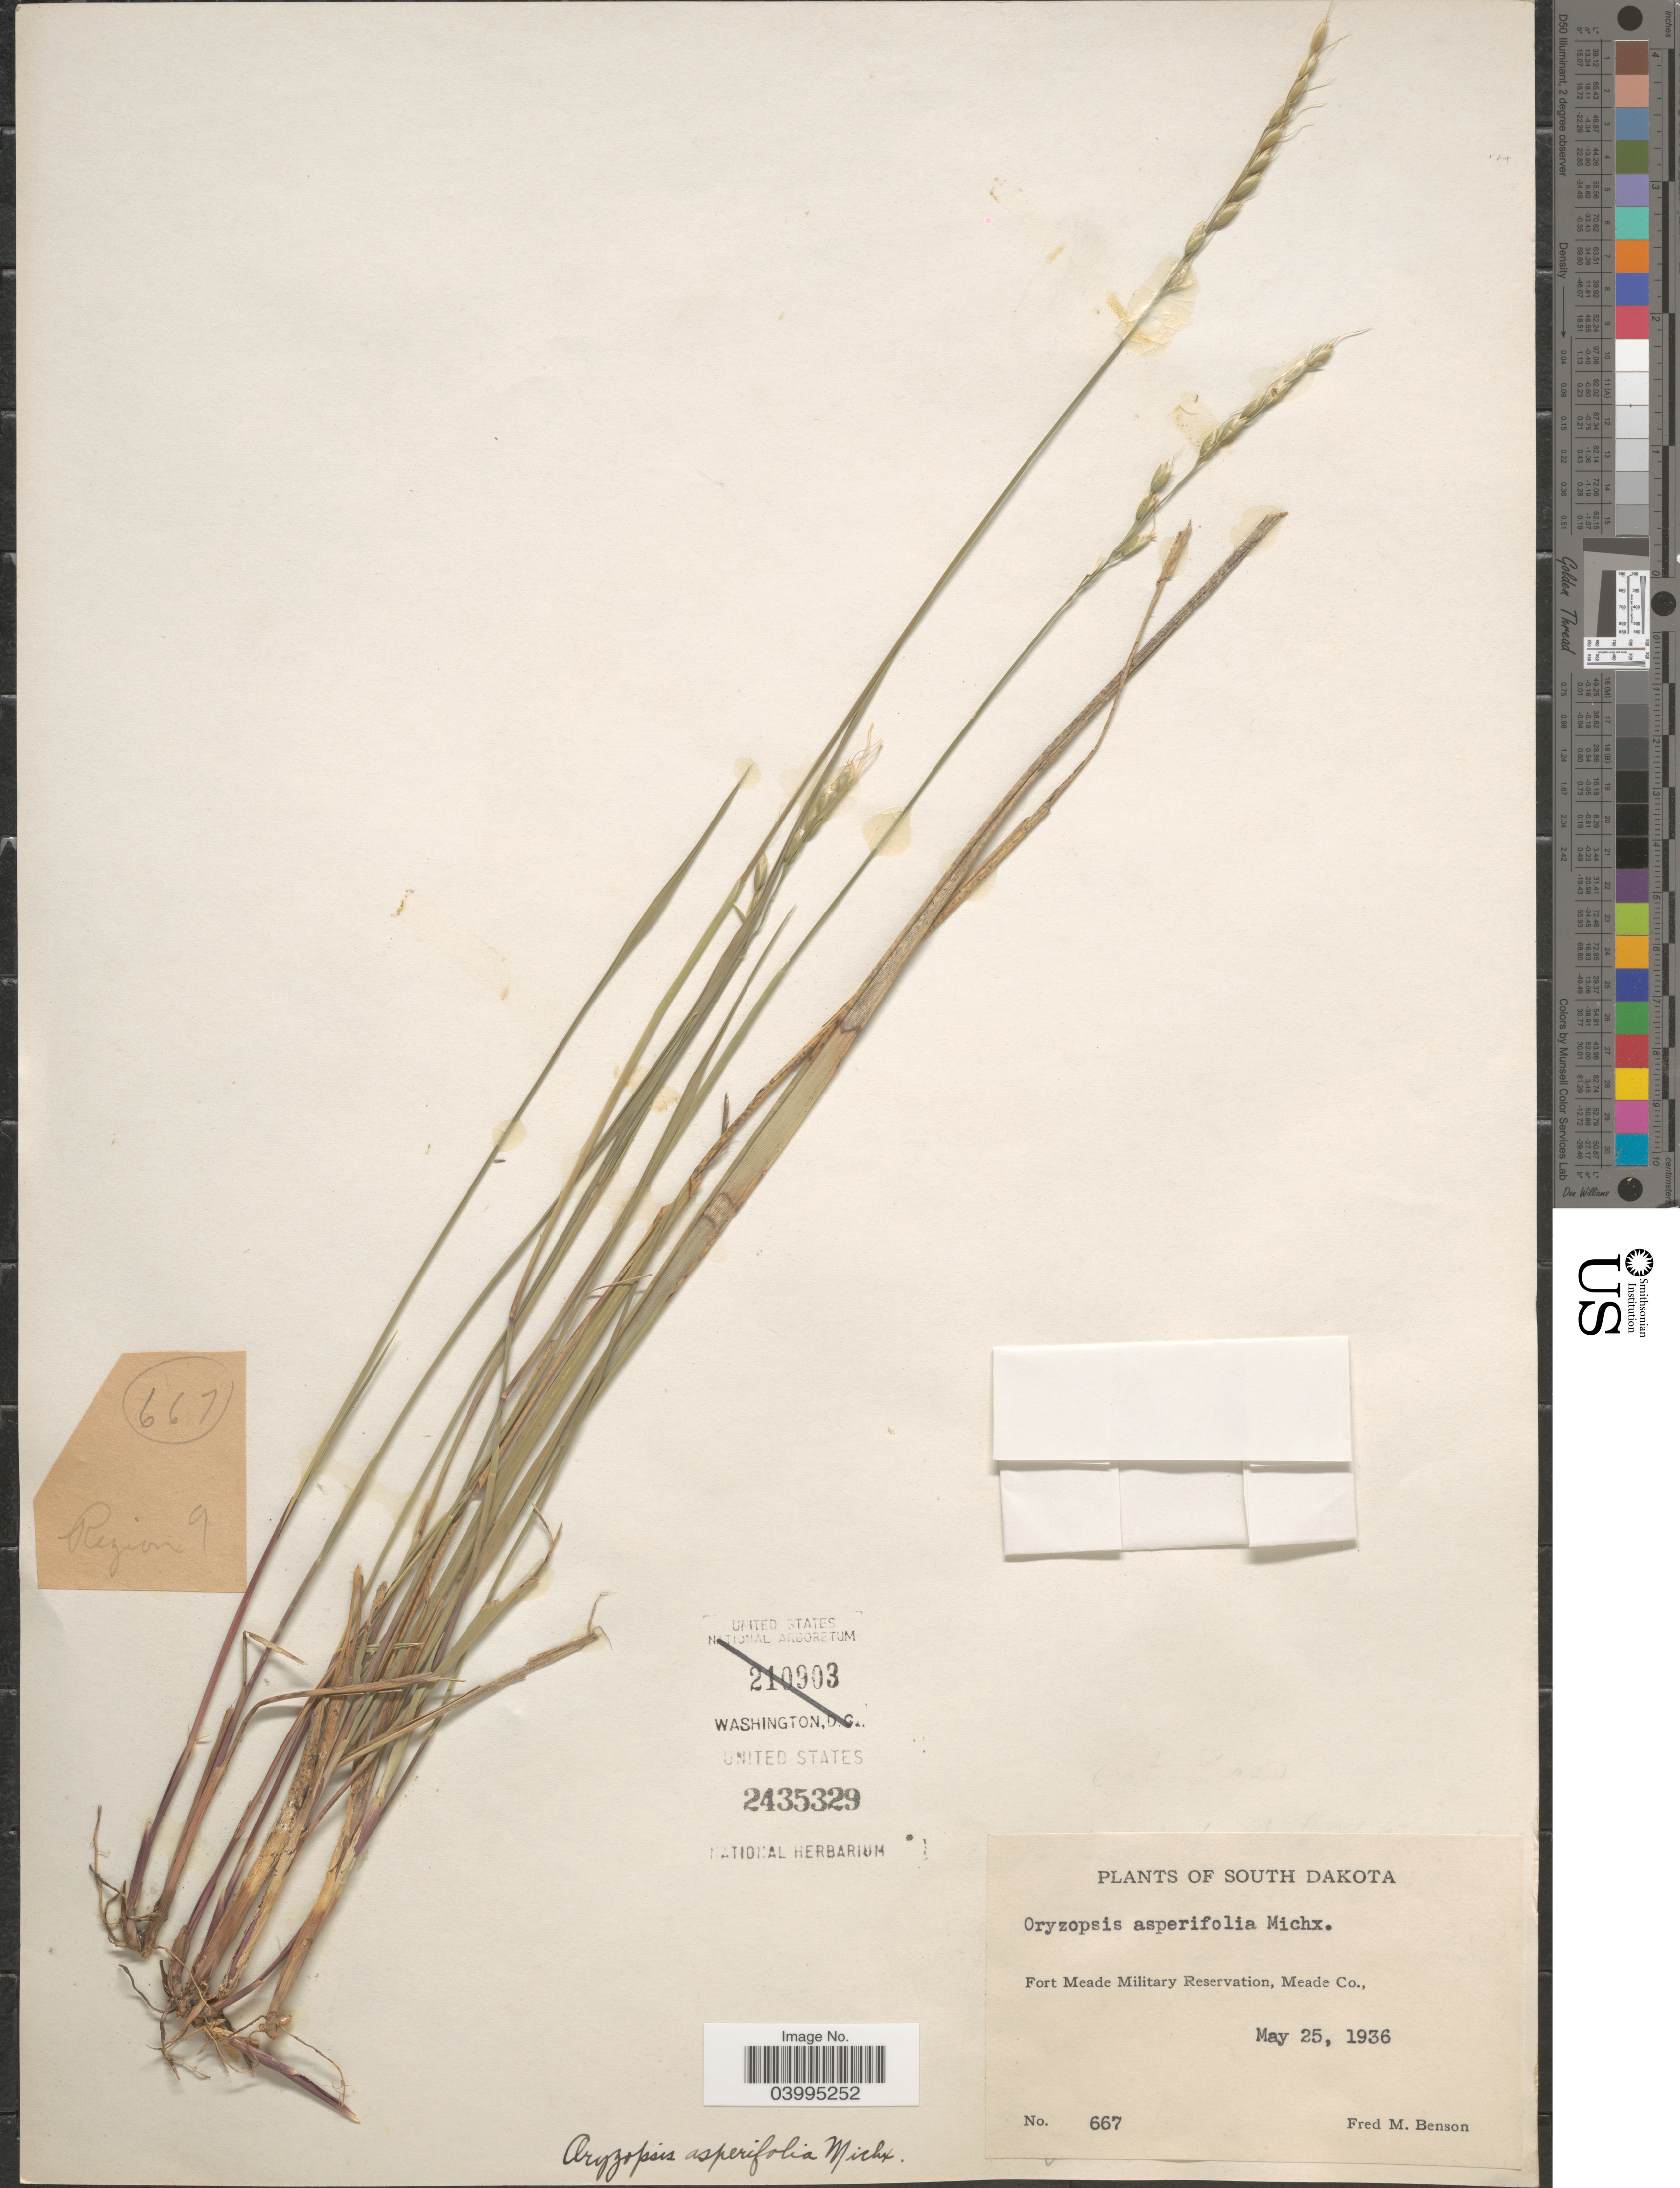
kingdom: Plantae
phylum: Tracheophyta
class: Liliopsida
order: Poales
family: Poaceae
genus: Oryzopsis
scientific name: Oryzopsis asperifolia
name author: Michx.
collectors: F. Benson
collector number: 667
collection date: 1936-05-25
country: United States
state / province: South Dakota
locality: Fort Meade Military Reservation, Meade Co.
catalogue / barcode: US 2435329